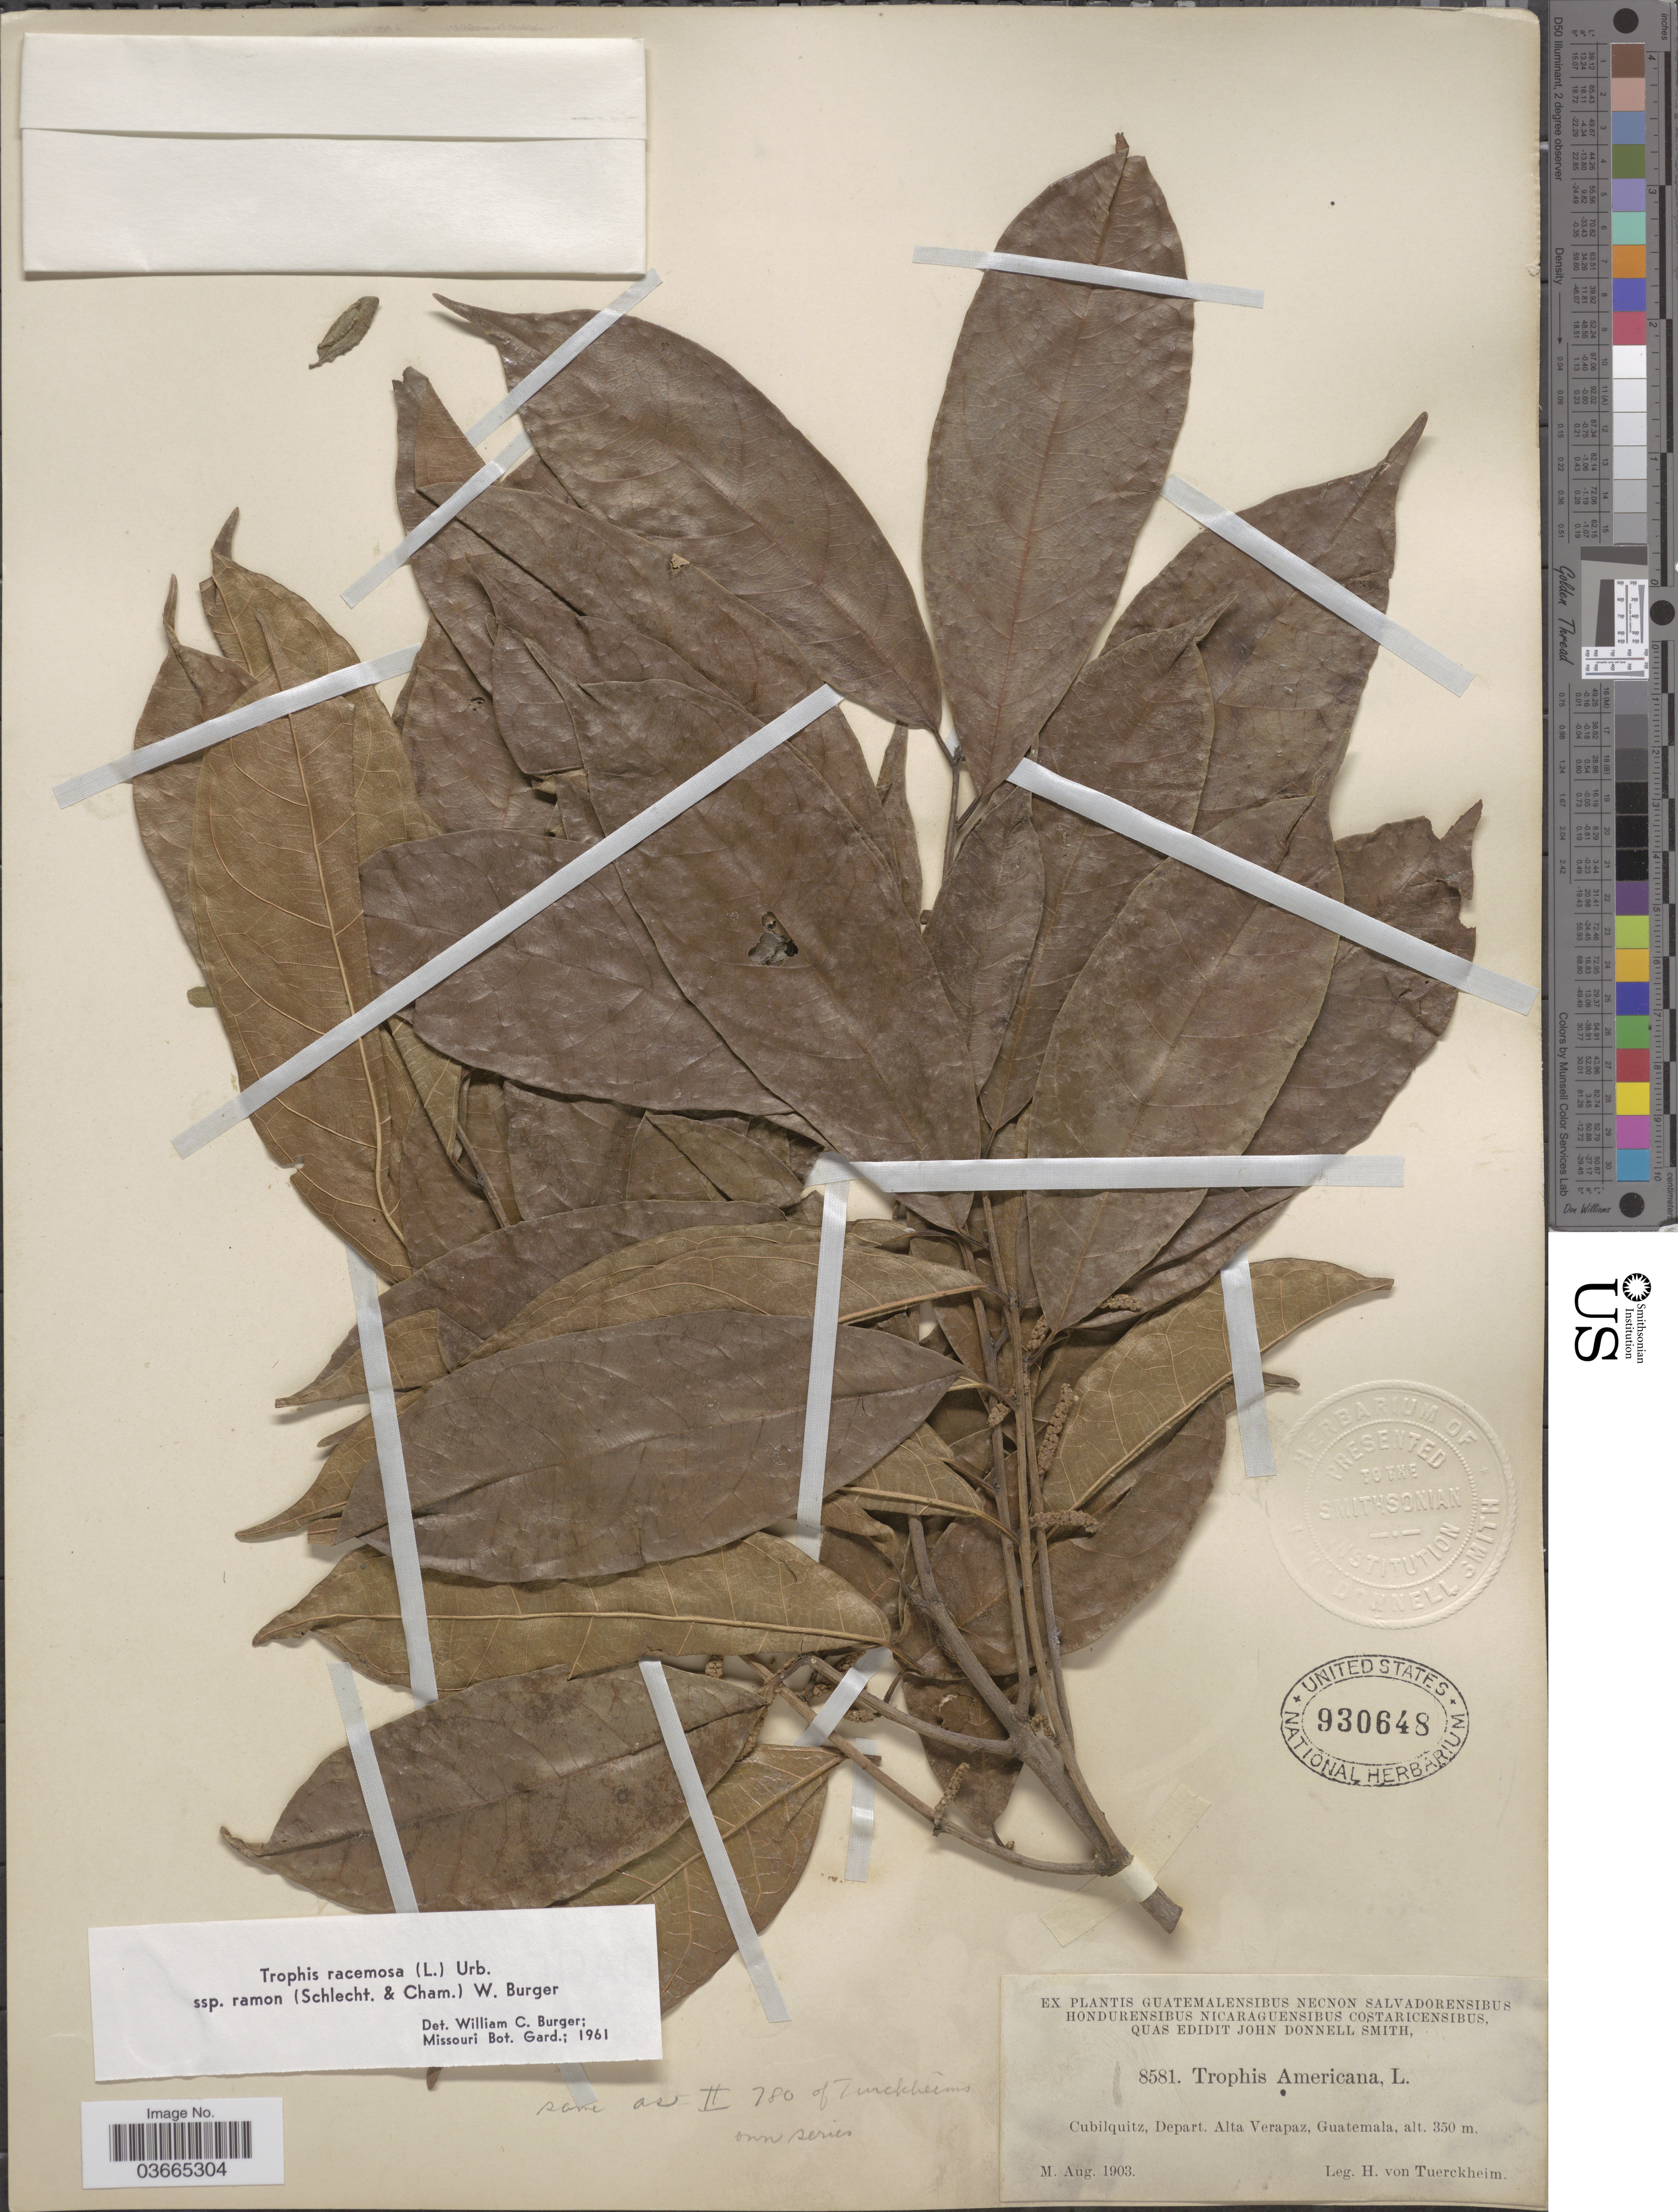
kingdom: Plantae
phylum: Tracheophyta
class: Magnoliopsida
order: Rosales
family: Moraceae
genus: Trophis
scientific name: Trophis racemosa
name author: (L.) Urb.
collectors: H. von Tuerckheim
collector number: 8581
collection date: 1903-08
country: Guatemala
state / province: Alta Verapaz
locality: Cubilquitz, Depart. Alta Verapaz.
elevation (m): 350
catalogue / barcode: US 930648